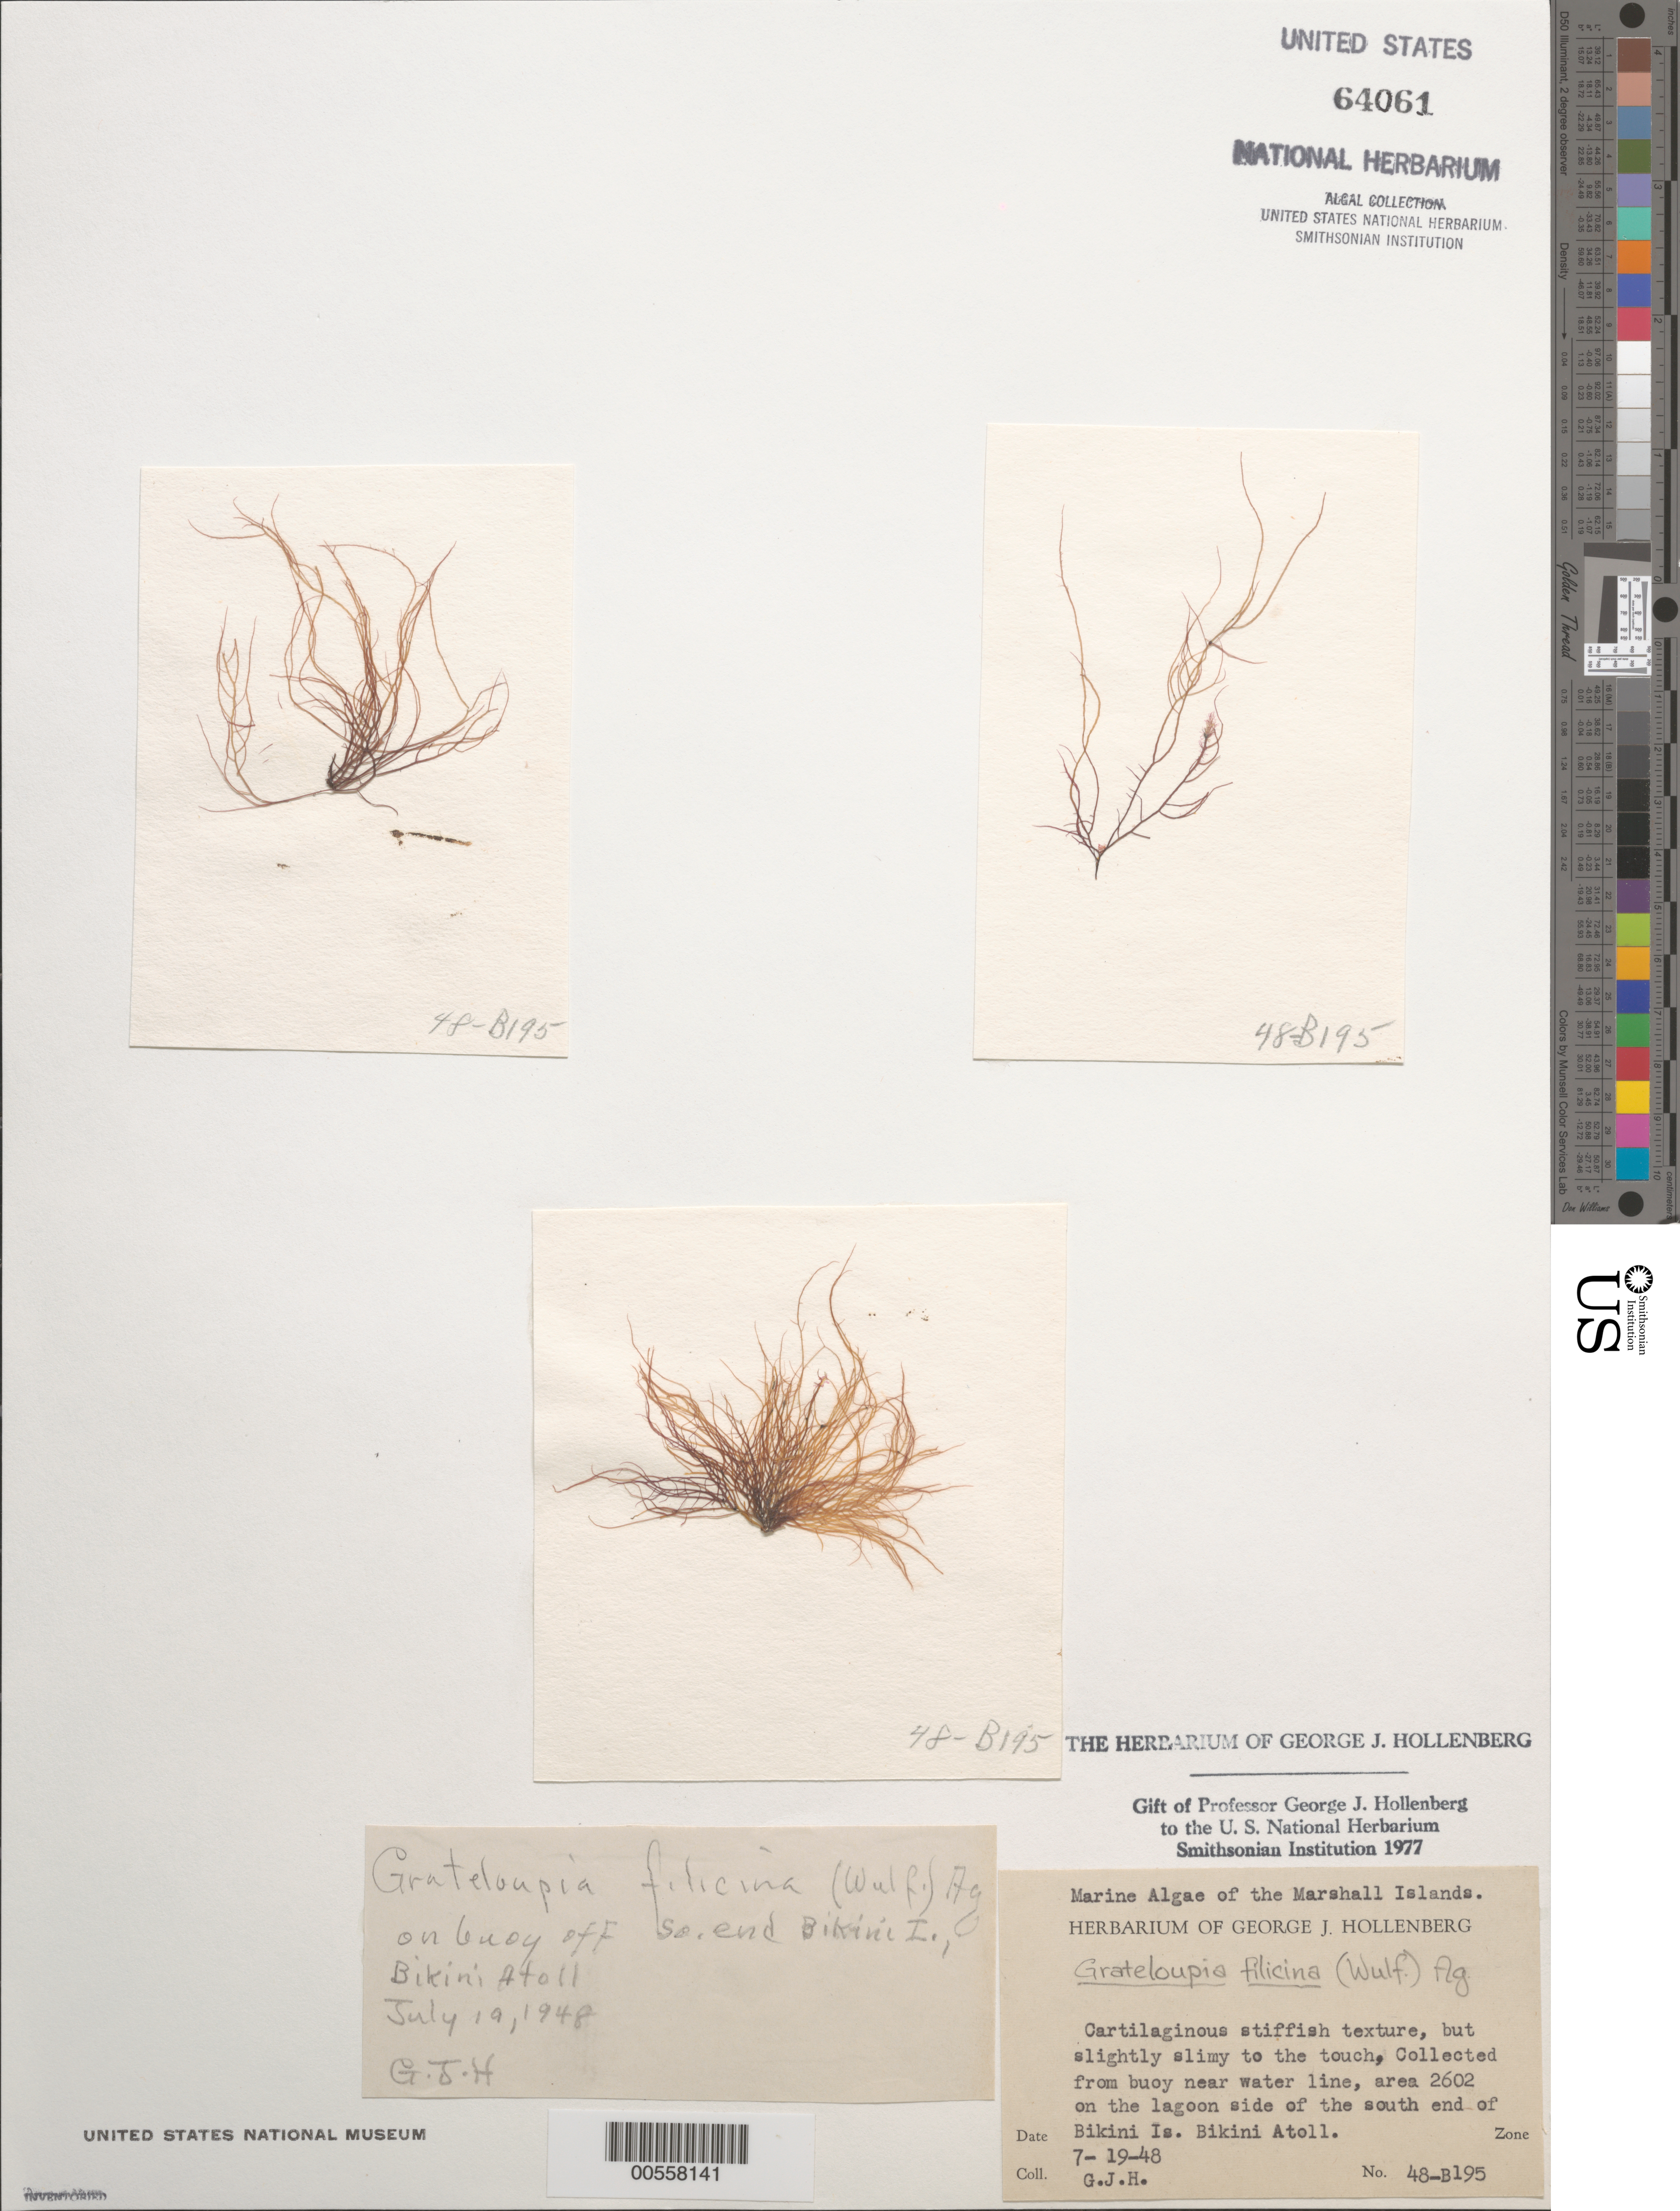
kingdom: Plantae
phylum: Rhodophyta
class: Florideophyceae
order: Halymeniales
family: Halymeniaceae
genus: Grateloupia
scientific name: Grateloupia filicina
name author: (J.V.Lamouroux) C. Agardh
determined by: Hollenberg, George J.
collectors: G. Hollenberg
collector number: GJH 48-b195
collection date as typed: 19 Jul 1948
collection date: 1948-07-19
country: Marshall Islands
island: Bikini Atoll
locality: Bikini Islet, off south end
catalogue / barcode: US 64061